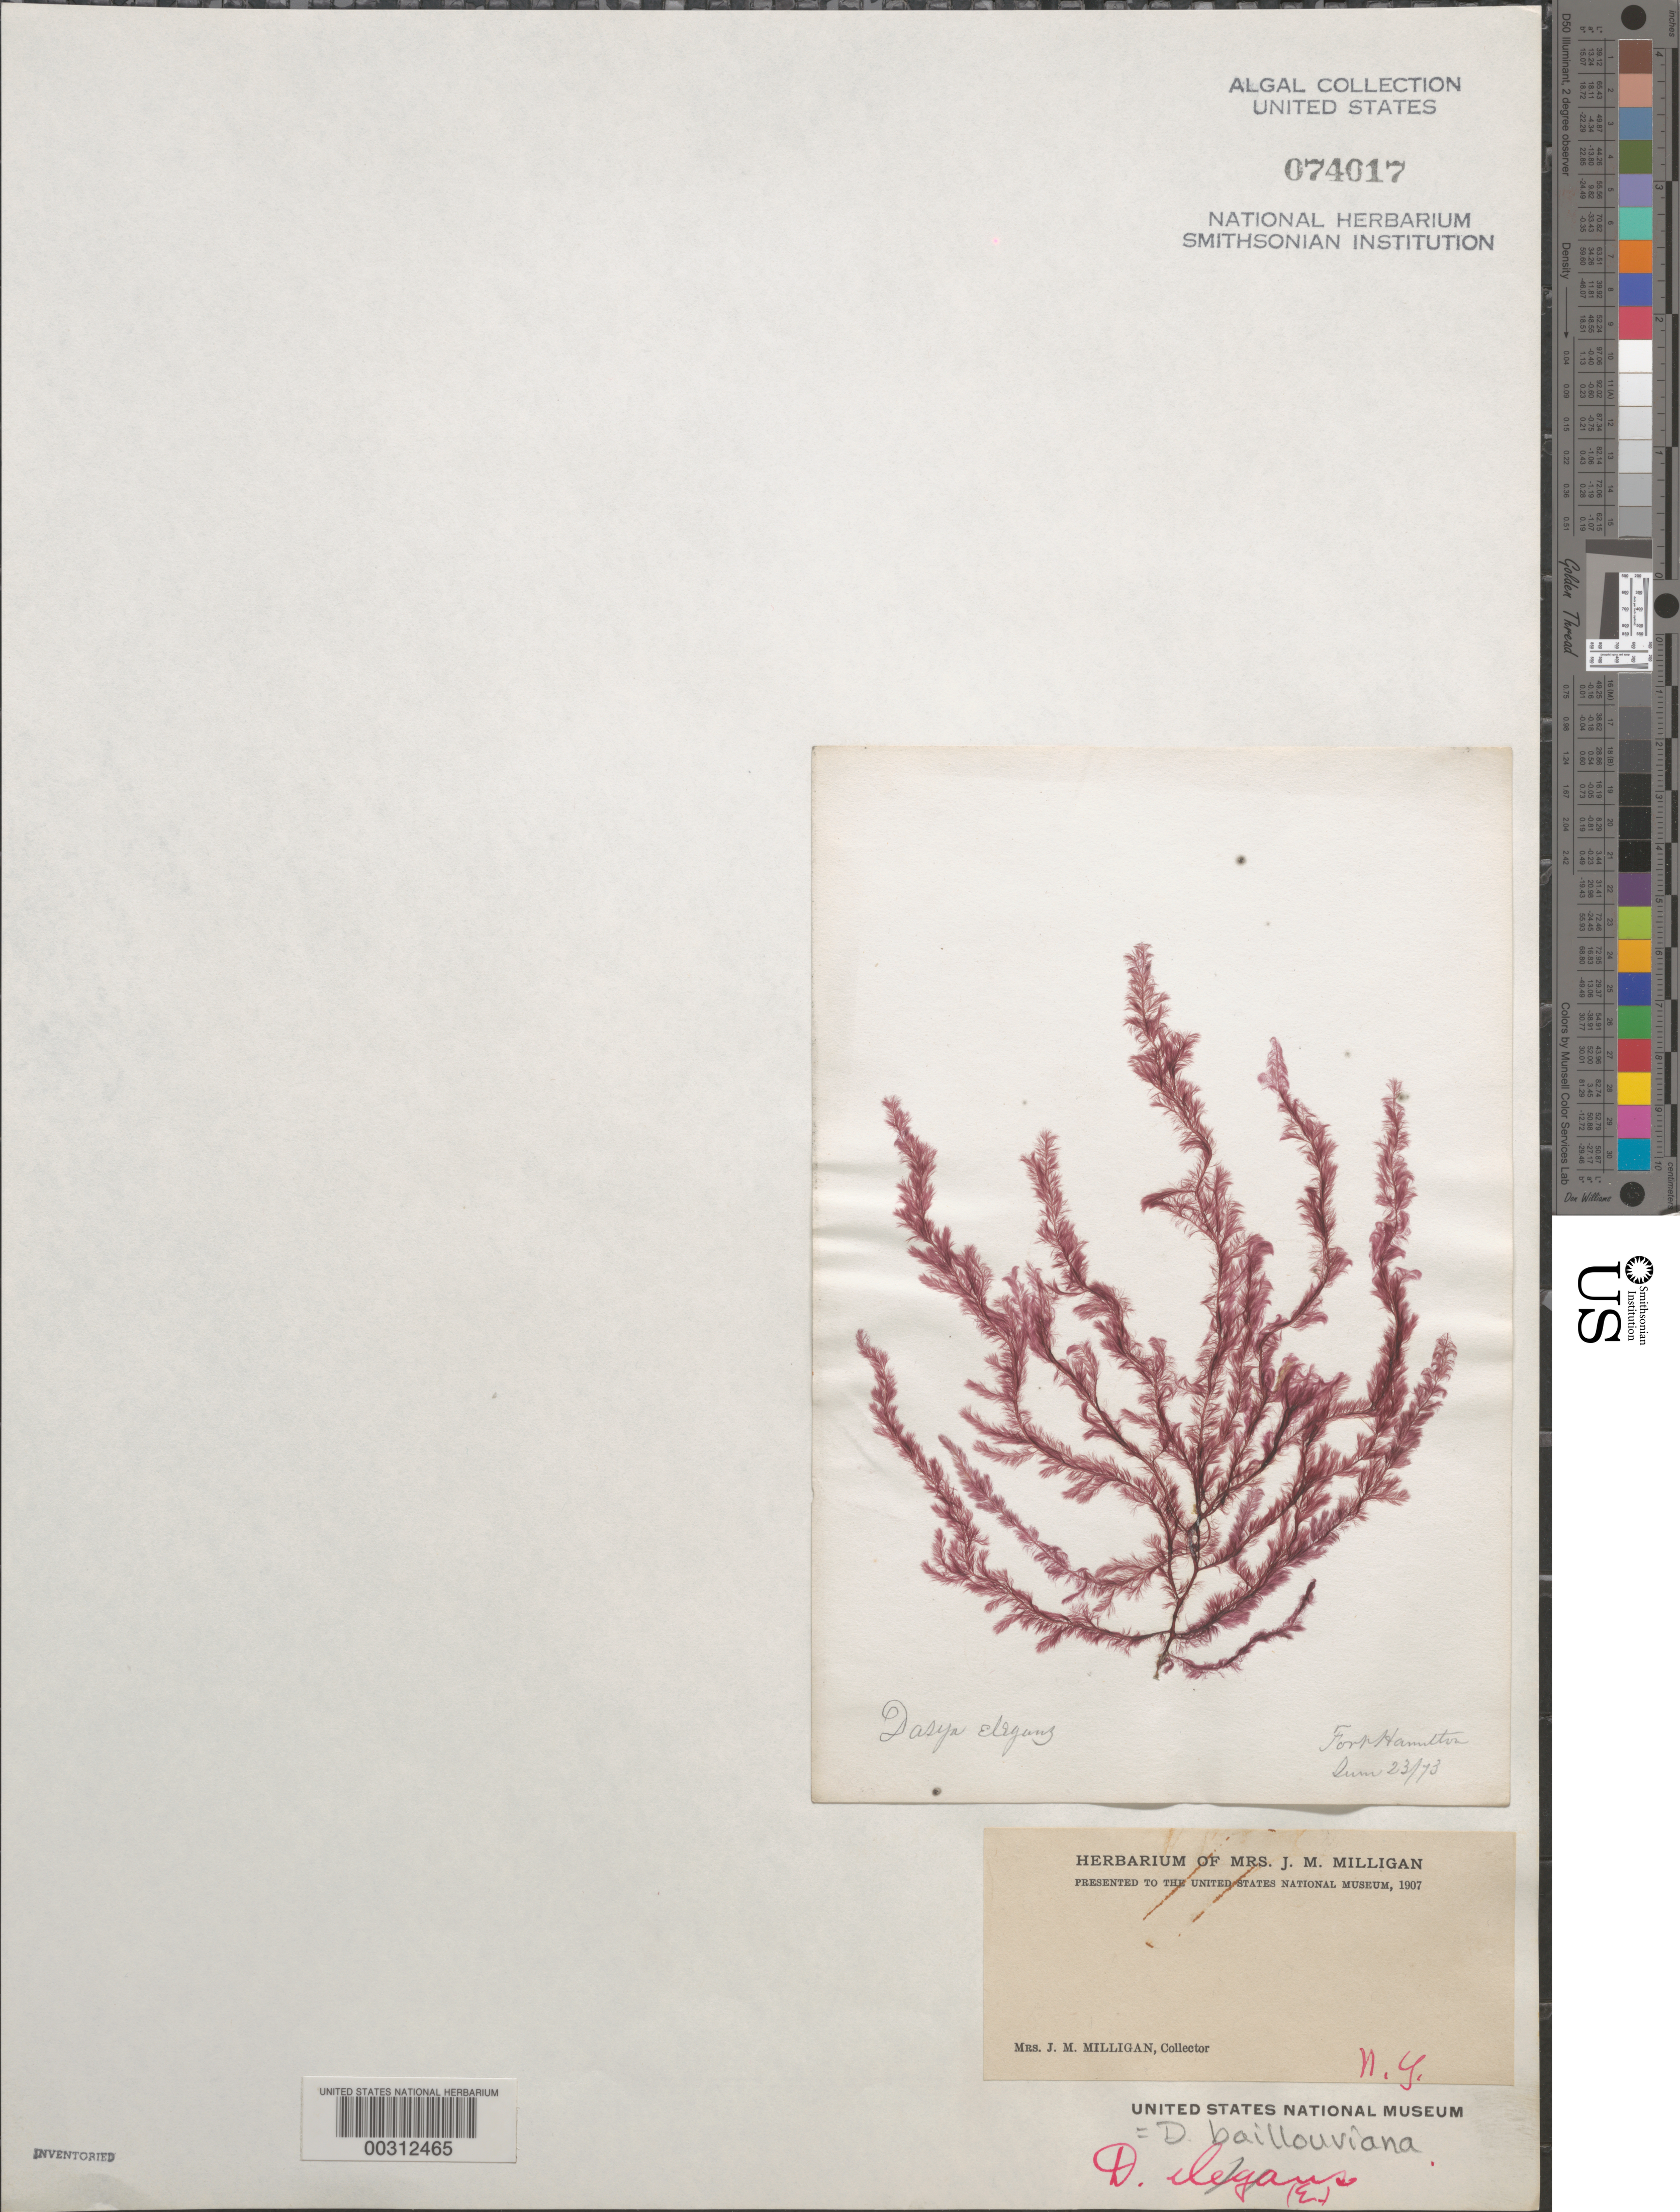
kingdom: Plantae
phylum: Rhodophyta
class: Florideophyceae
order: Ceramiales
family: Dasyaceae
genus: Dasya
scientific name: Dasya pedicellata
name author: (C. Agardh) C. Agardh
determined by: Algae name updating Project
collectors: Milligan, --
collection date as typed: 23 Jun 1873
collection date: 1873-06-23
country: United States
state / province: New York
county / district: Kings County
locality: Fort Hamilton, Brooklyn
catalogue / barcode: US 74017